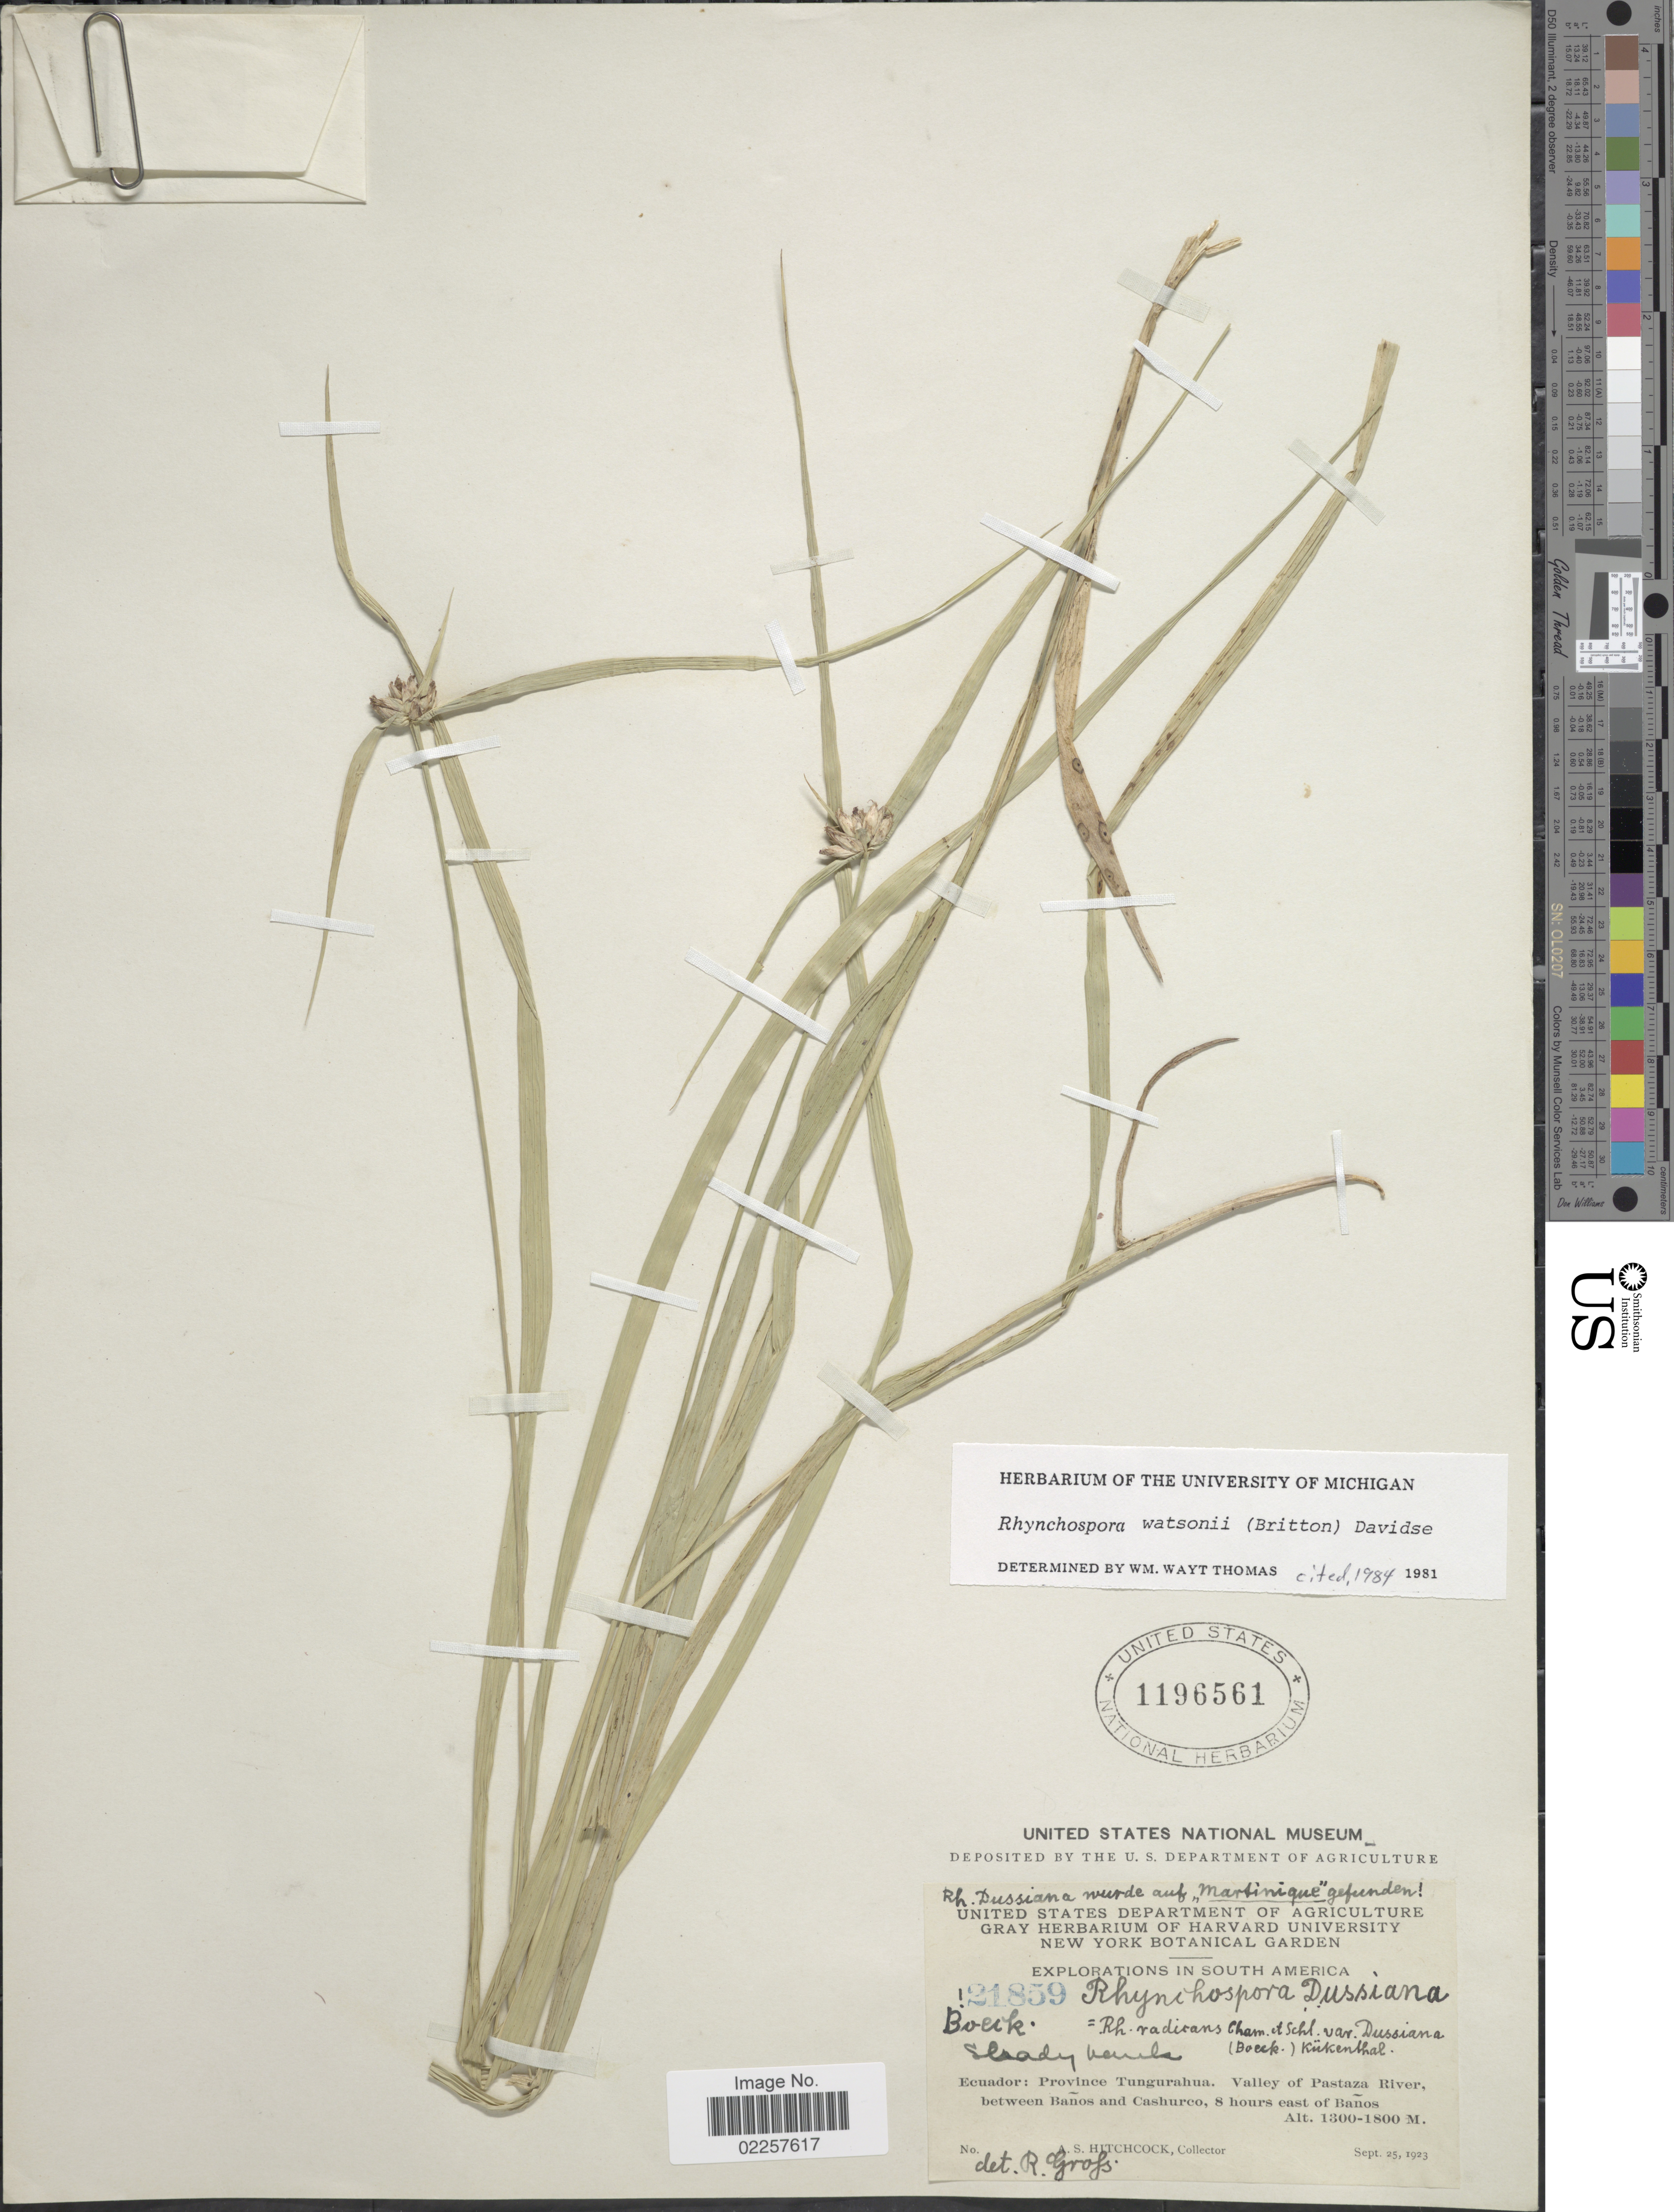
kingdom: Plantae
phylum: Tracheophyta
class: Liliopsida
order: Poales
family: Cyperaceae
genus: Rhynchospora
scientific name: Rhynchospora watsonii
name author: (Britton) Davidse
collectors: A. S. Hitchcock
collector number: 21859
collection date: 1923-09-25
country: Ecuador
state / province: Tungurahua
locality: Valley of Pastaza River, between Banos and Cashurco, 8 hours east of Banos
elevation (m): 1300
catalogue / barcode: US 1196561